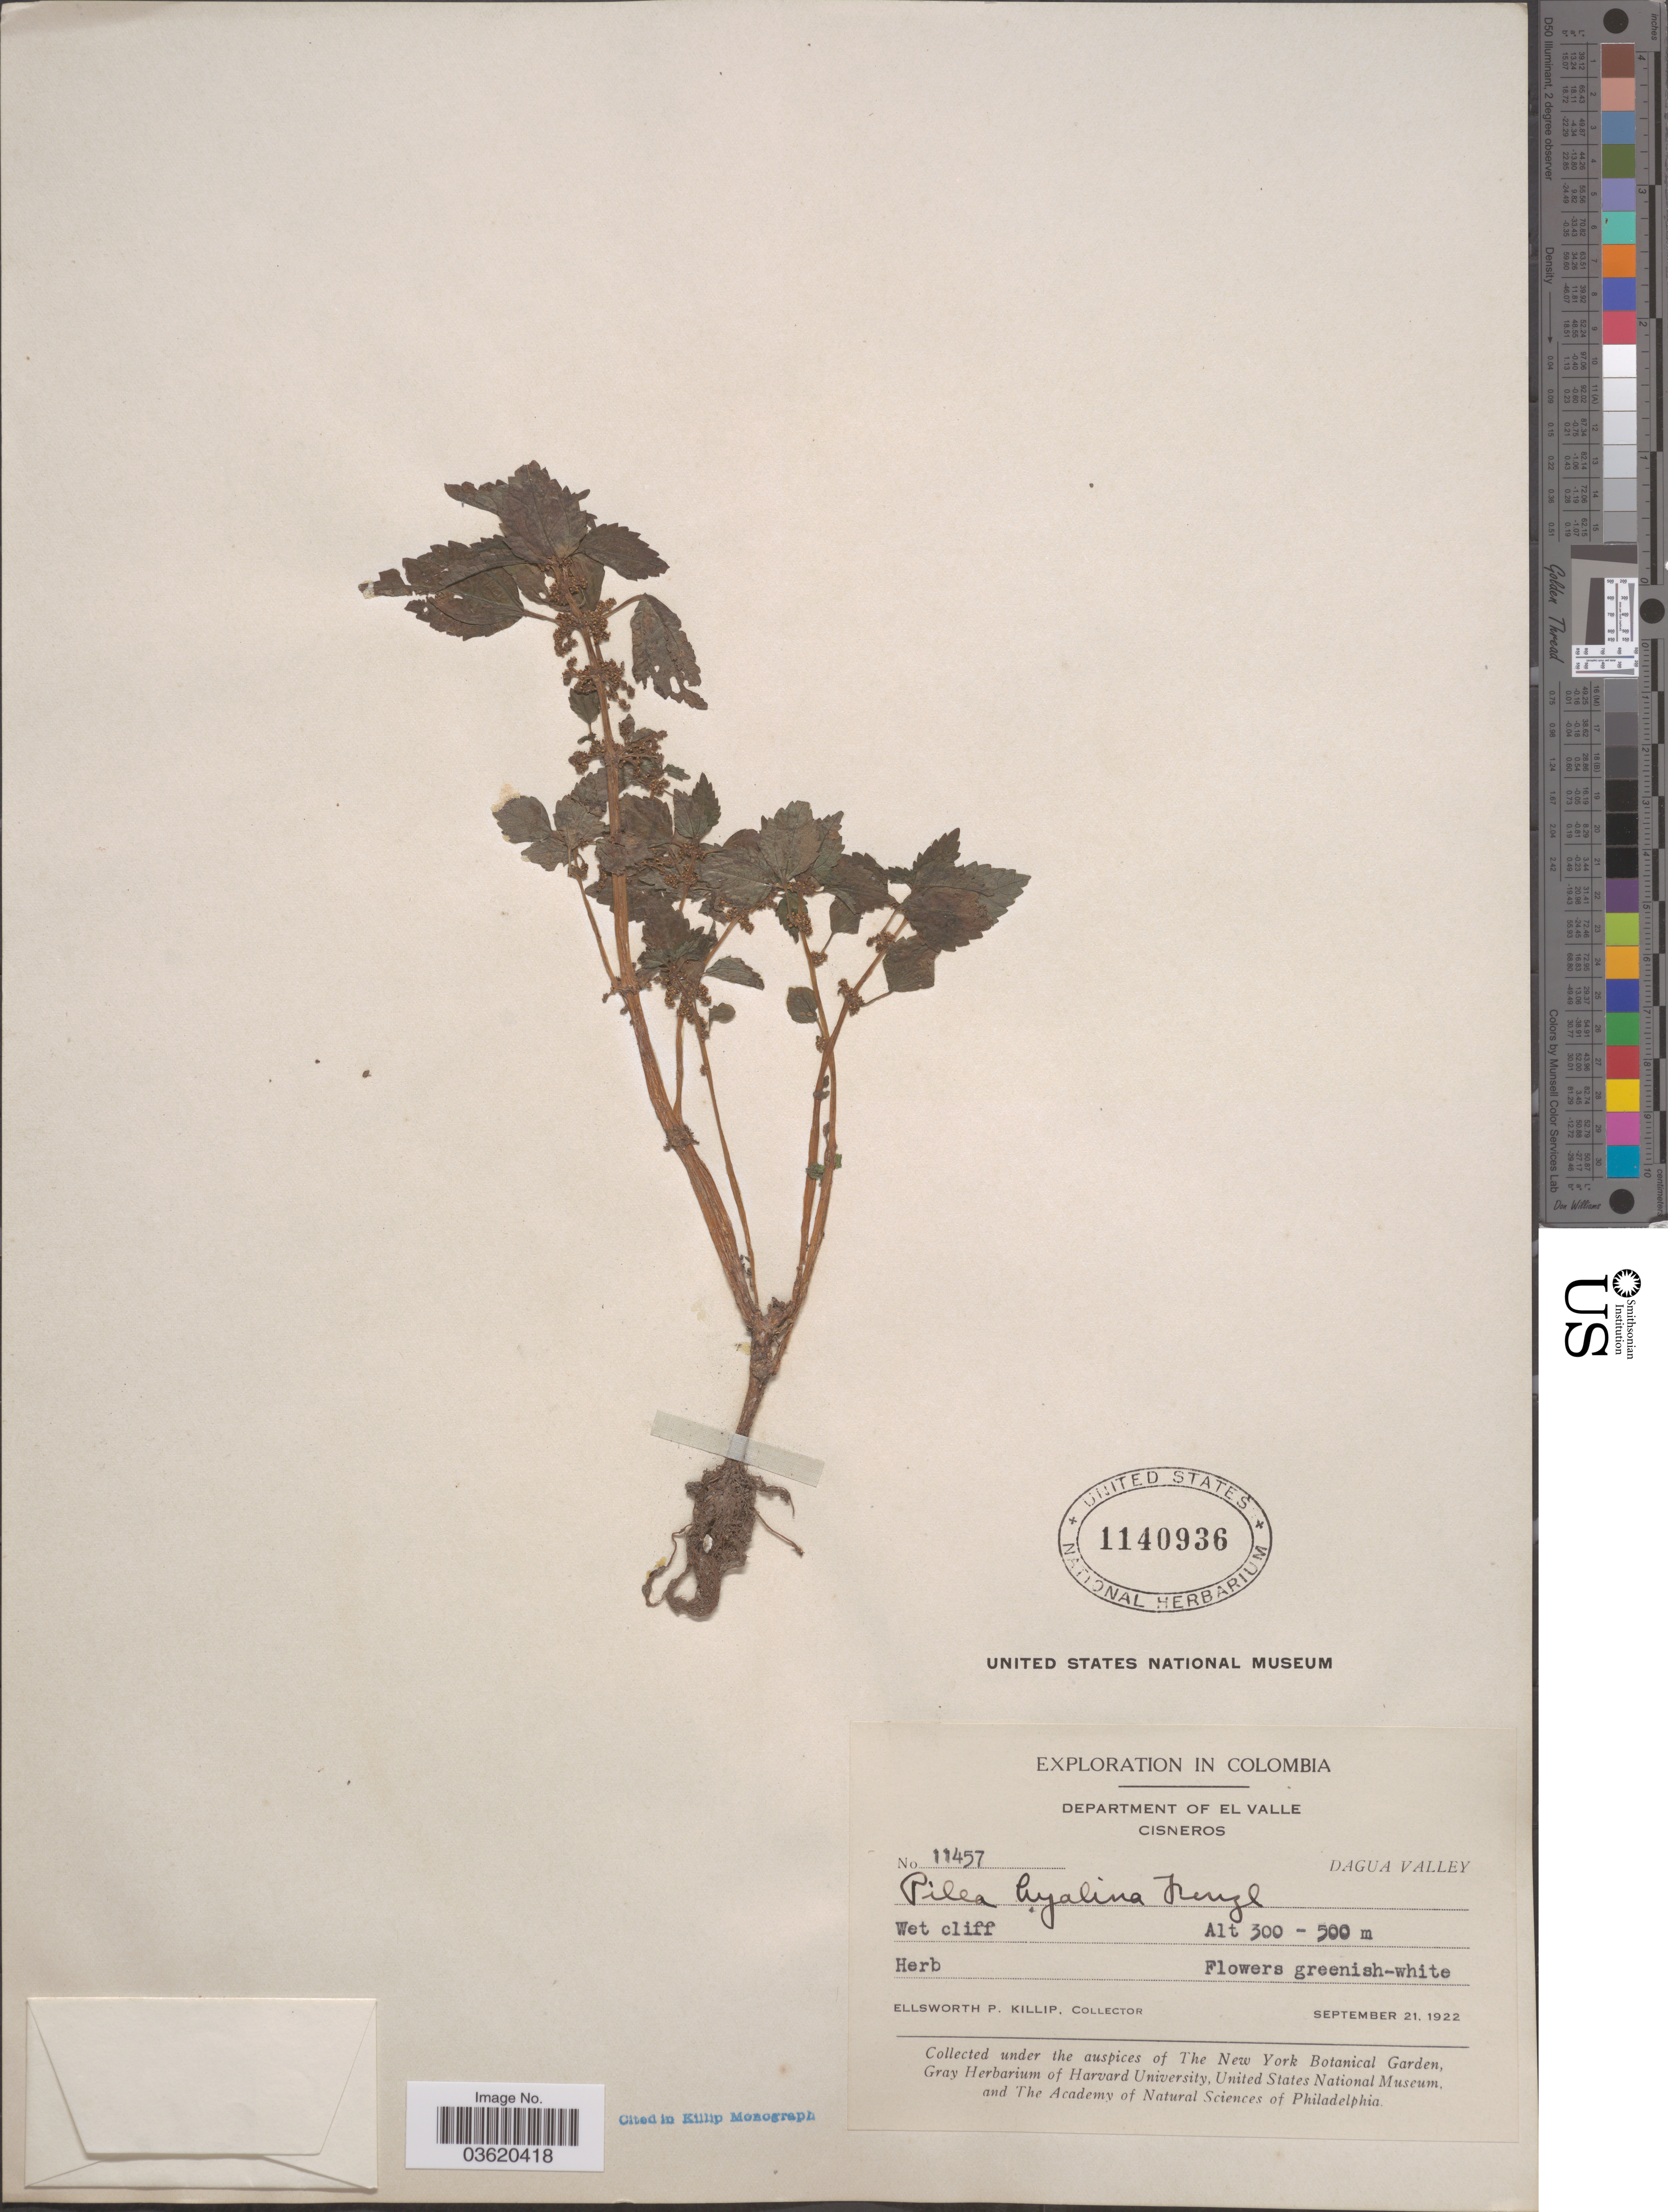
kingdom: Plantae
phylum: Tracheophyta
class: Magnoliopsida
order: Rosales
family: Urticaceae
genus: Pilea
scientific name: Pilea hyalina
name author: Fenzl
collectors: E. P. Killip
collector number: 11457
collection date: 1922-09-21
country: Colombia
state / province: Valle del Cauca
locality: Department of El Valle. Cisneros. Dagua Valley.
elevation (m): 300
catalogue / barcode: US 1140936